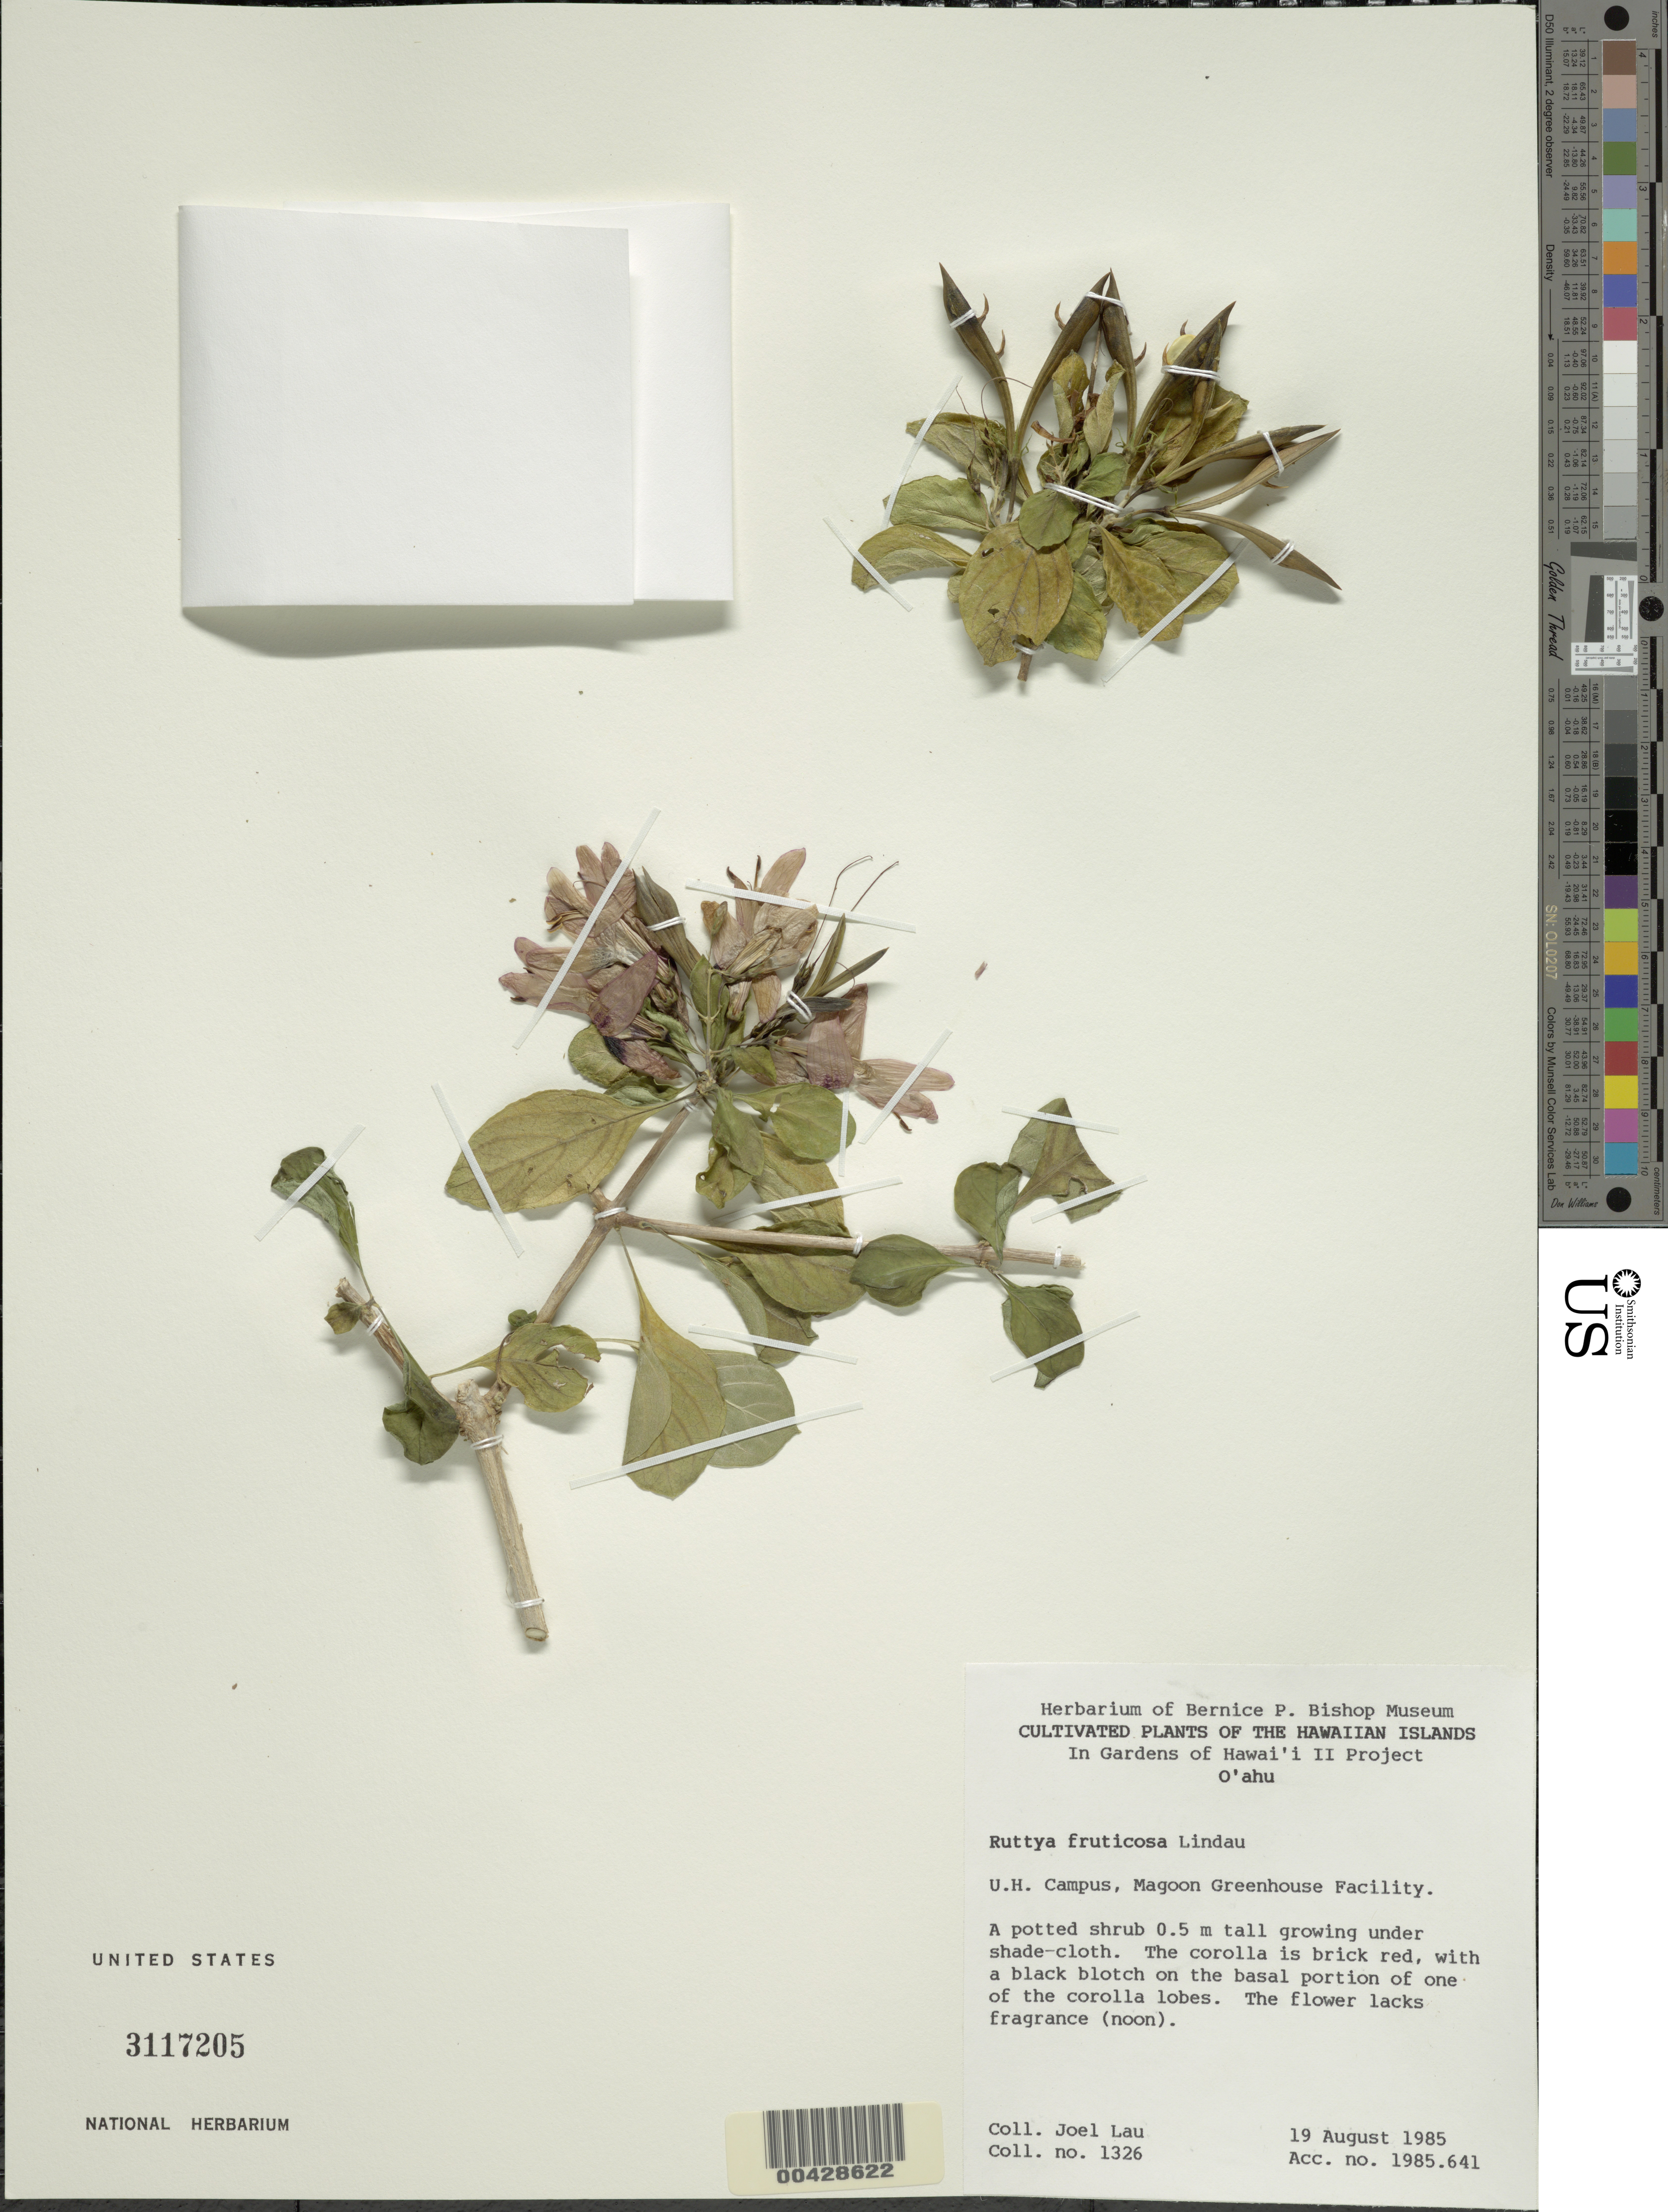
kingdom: Plantae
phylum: Tracheophyta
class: Magnoliopsida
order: Lamiales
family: Acanthaceae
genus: Ruttya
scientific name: Ruttya fruticosa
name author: Lindau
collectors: J. Lau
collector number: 1326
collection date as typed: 19 Aug 1985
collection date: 1985-08-19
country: United States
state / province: Hawaii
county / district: Honolulu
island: Oahu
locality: U.H. Campus, Magoon Greenhouse Facility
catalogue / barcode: US 3117205